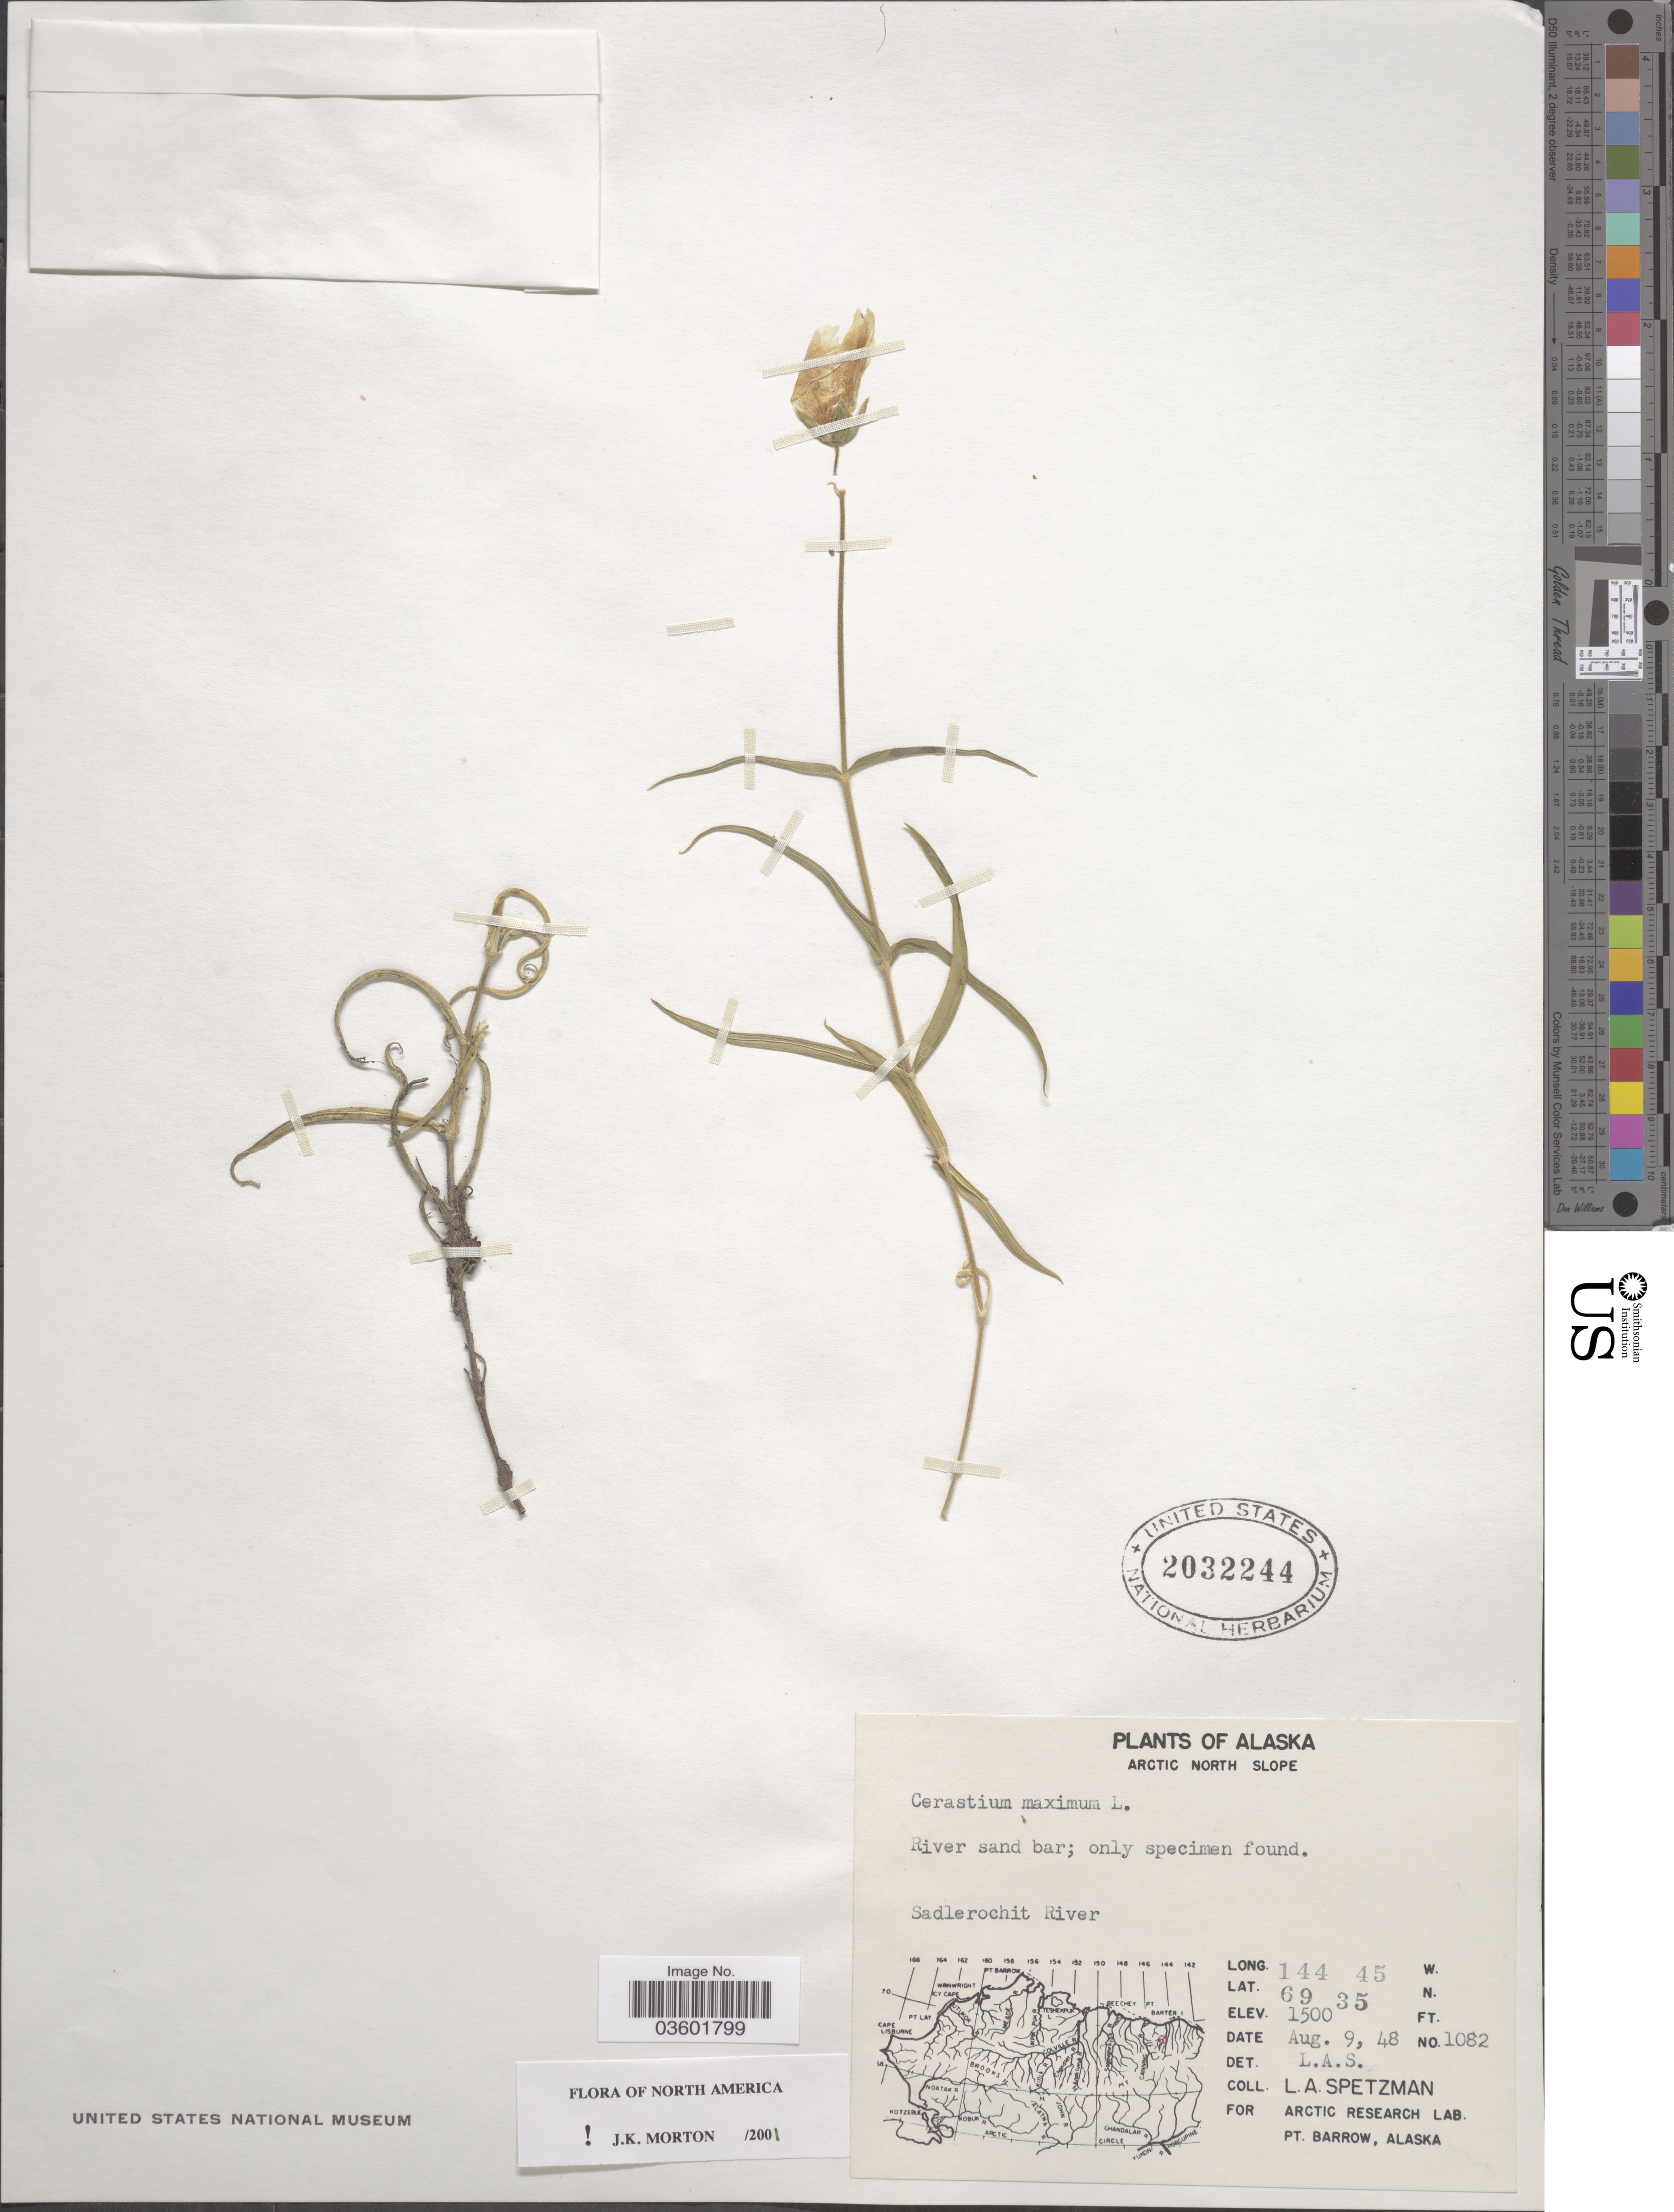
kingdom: Plantae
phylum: Tracheophyta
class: Magnoliopsida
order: Caryophyllales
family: Caryophyllaceae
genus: Cerastium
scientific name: Cerastium maximum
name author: L.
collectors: L. Spetzman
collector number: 1082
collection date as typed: Transcribed d/m/y: 9/8/48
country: United States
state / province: Alaska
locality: Arctic North Slope. Sadlerochit River.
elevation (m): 457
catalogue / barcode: US 2032244